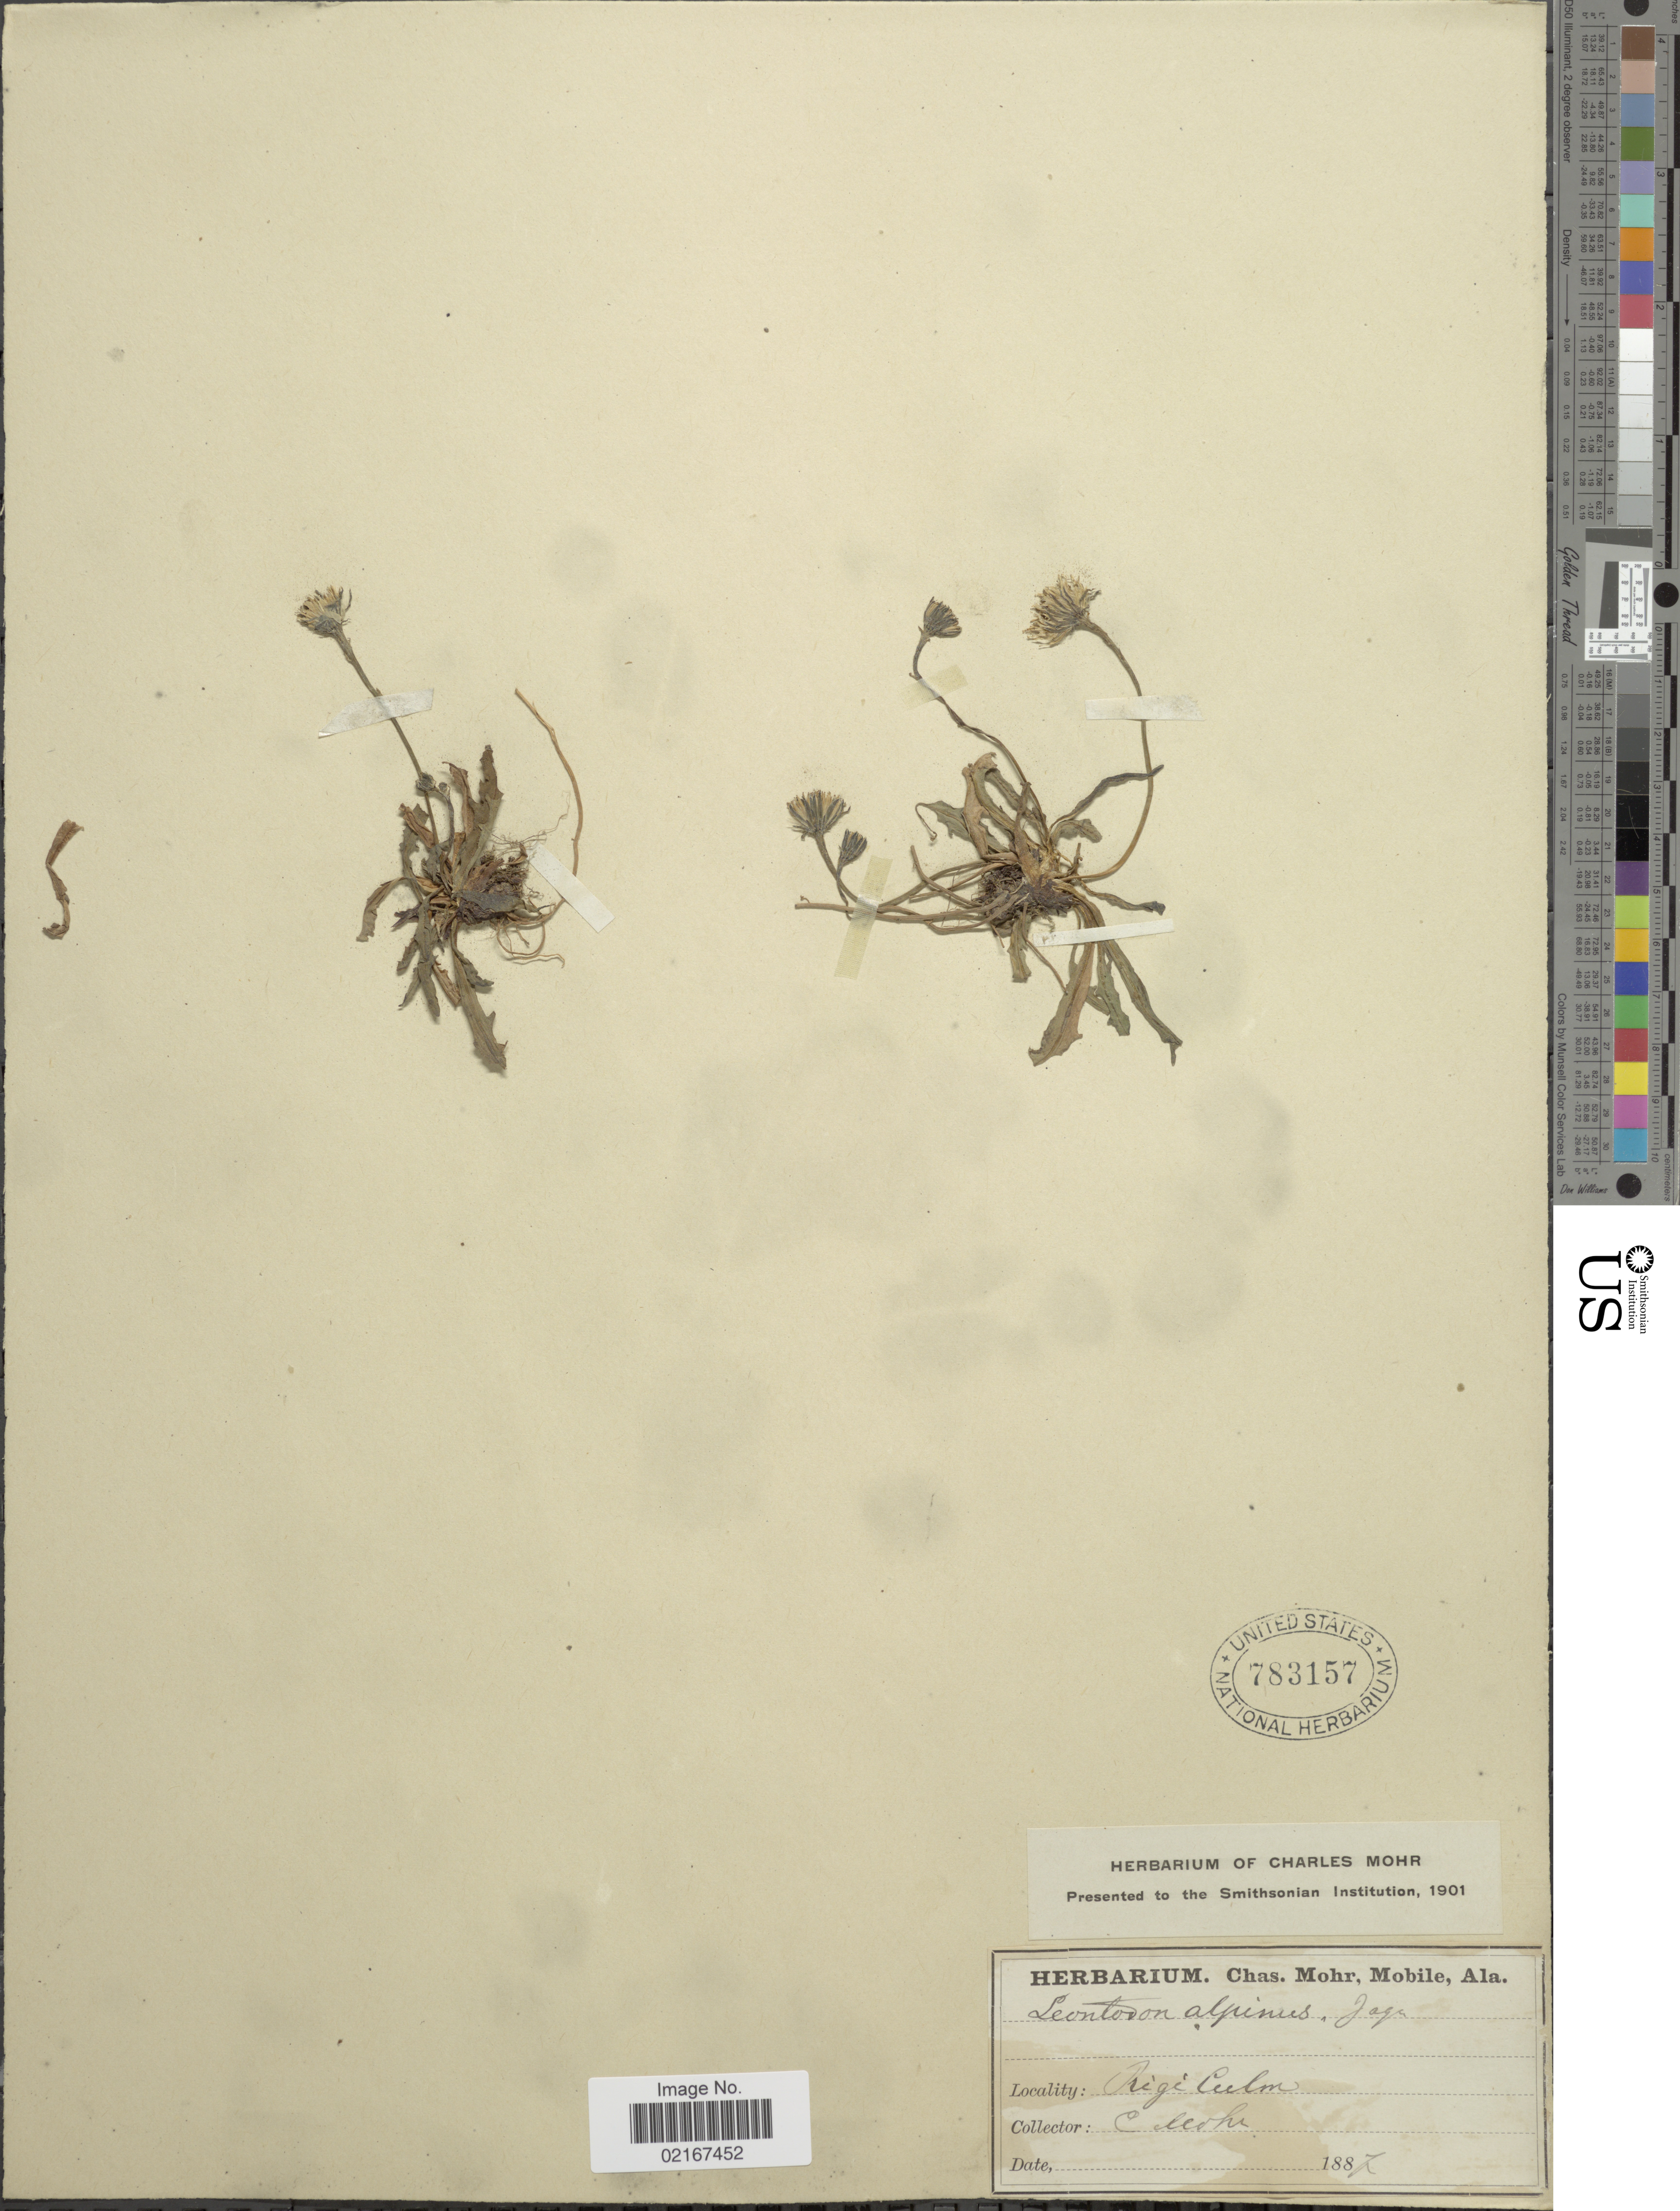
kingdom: Plantae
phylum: Tracheophyta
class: Magnoliopsida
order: Asterales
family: Asteraceae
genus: Leontodon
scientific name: Leontodon alpinus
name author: Jacq.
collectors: Mohr, C. T. (herbarium)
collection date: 1887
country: Switzerland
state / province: Graubunden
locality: Rigi Culm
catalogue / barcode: US 783157